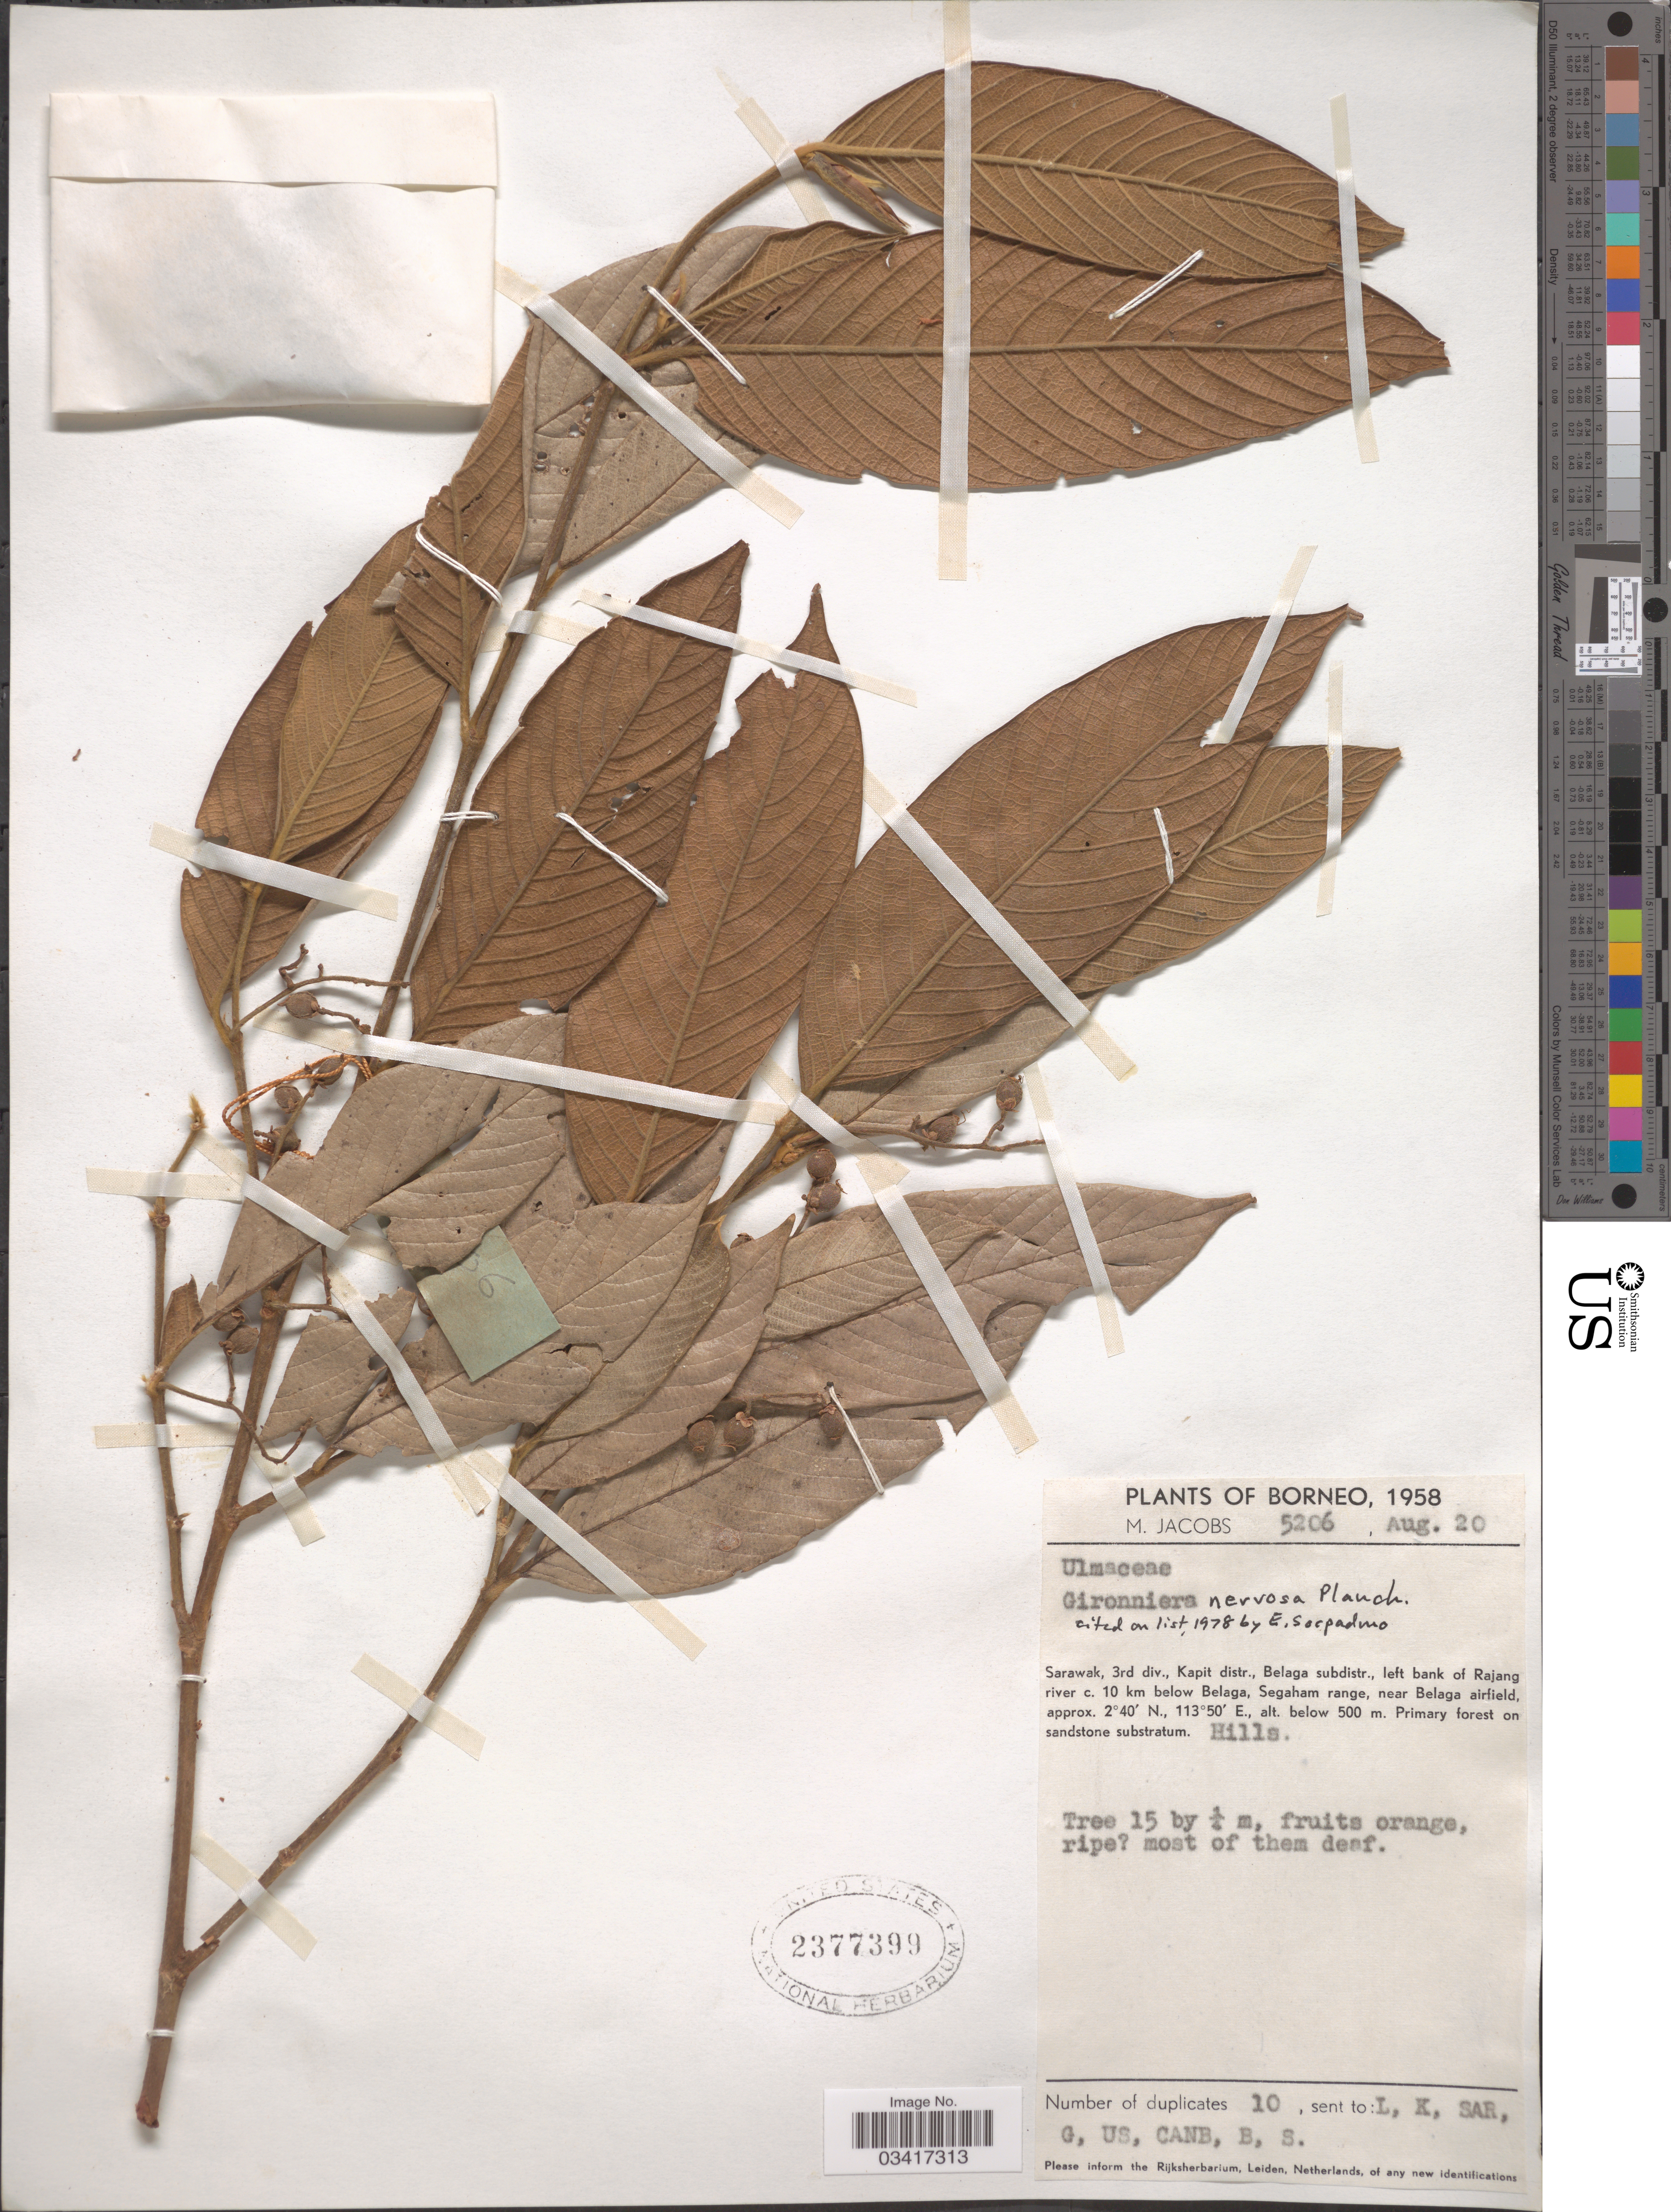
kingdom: Plantae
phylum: Tracheophyta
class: Magnoliopsida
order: Rosales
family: Cannabaceae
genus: Gironniera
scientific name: Gironniera nervosa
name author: Planch.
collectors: M. Jacobs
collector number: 5206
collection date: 1958-08-20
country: Malaysia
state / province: Sarawak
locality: Borneo. 3rd div., Kapit distr., Belaga subdistr., left bank of Rajang river c. 10 km below Belaga, Segaham range, near Belaga airfield.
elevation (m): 500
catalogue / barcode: US 2377399